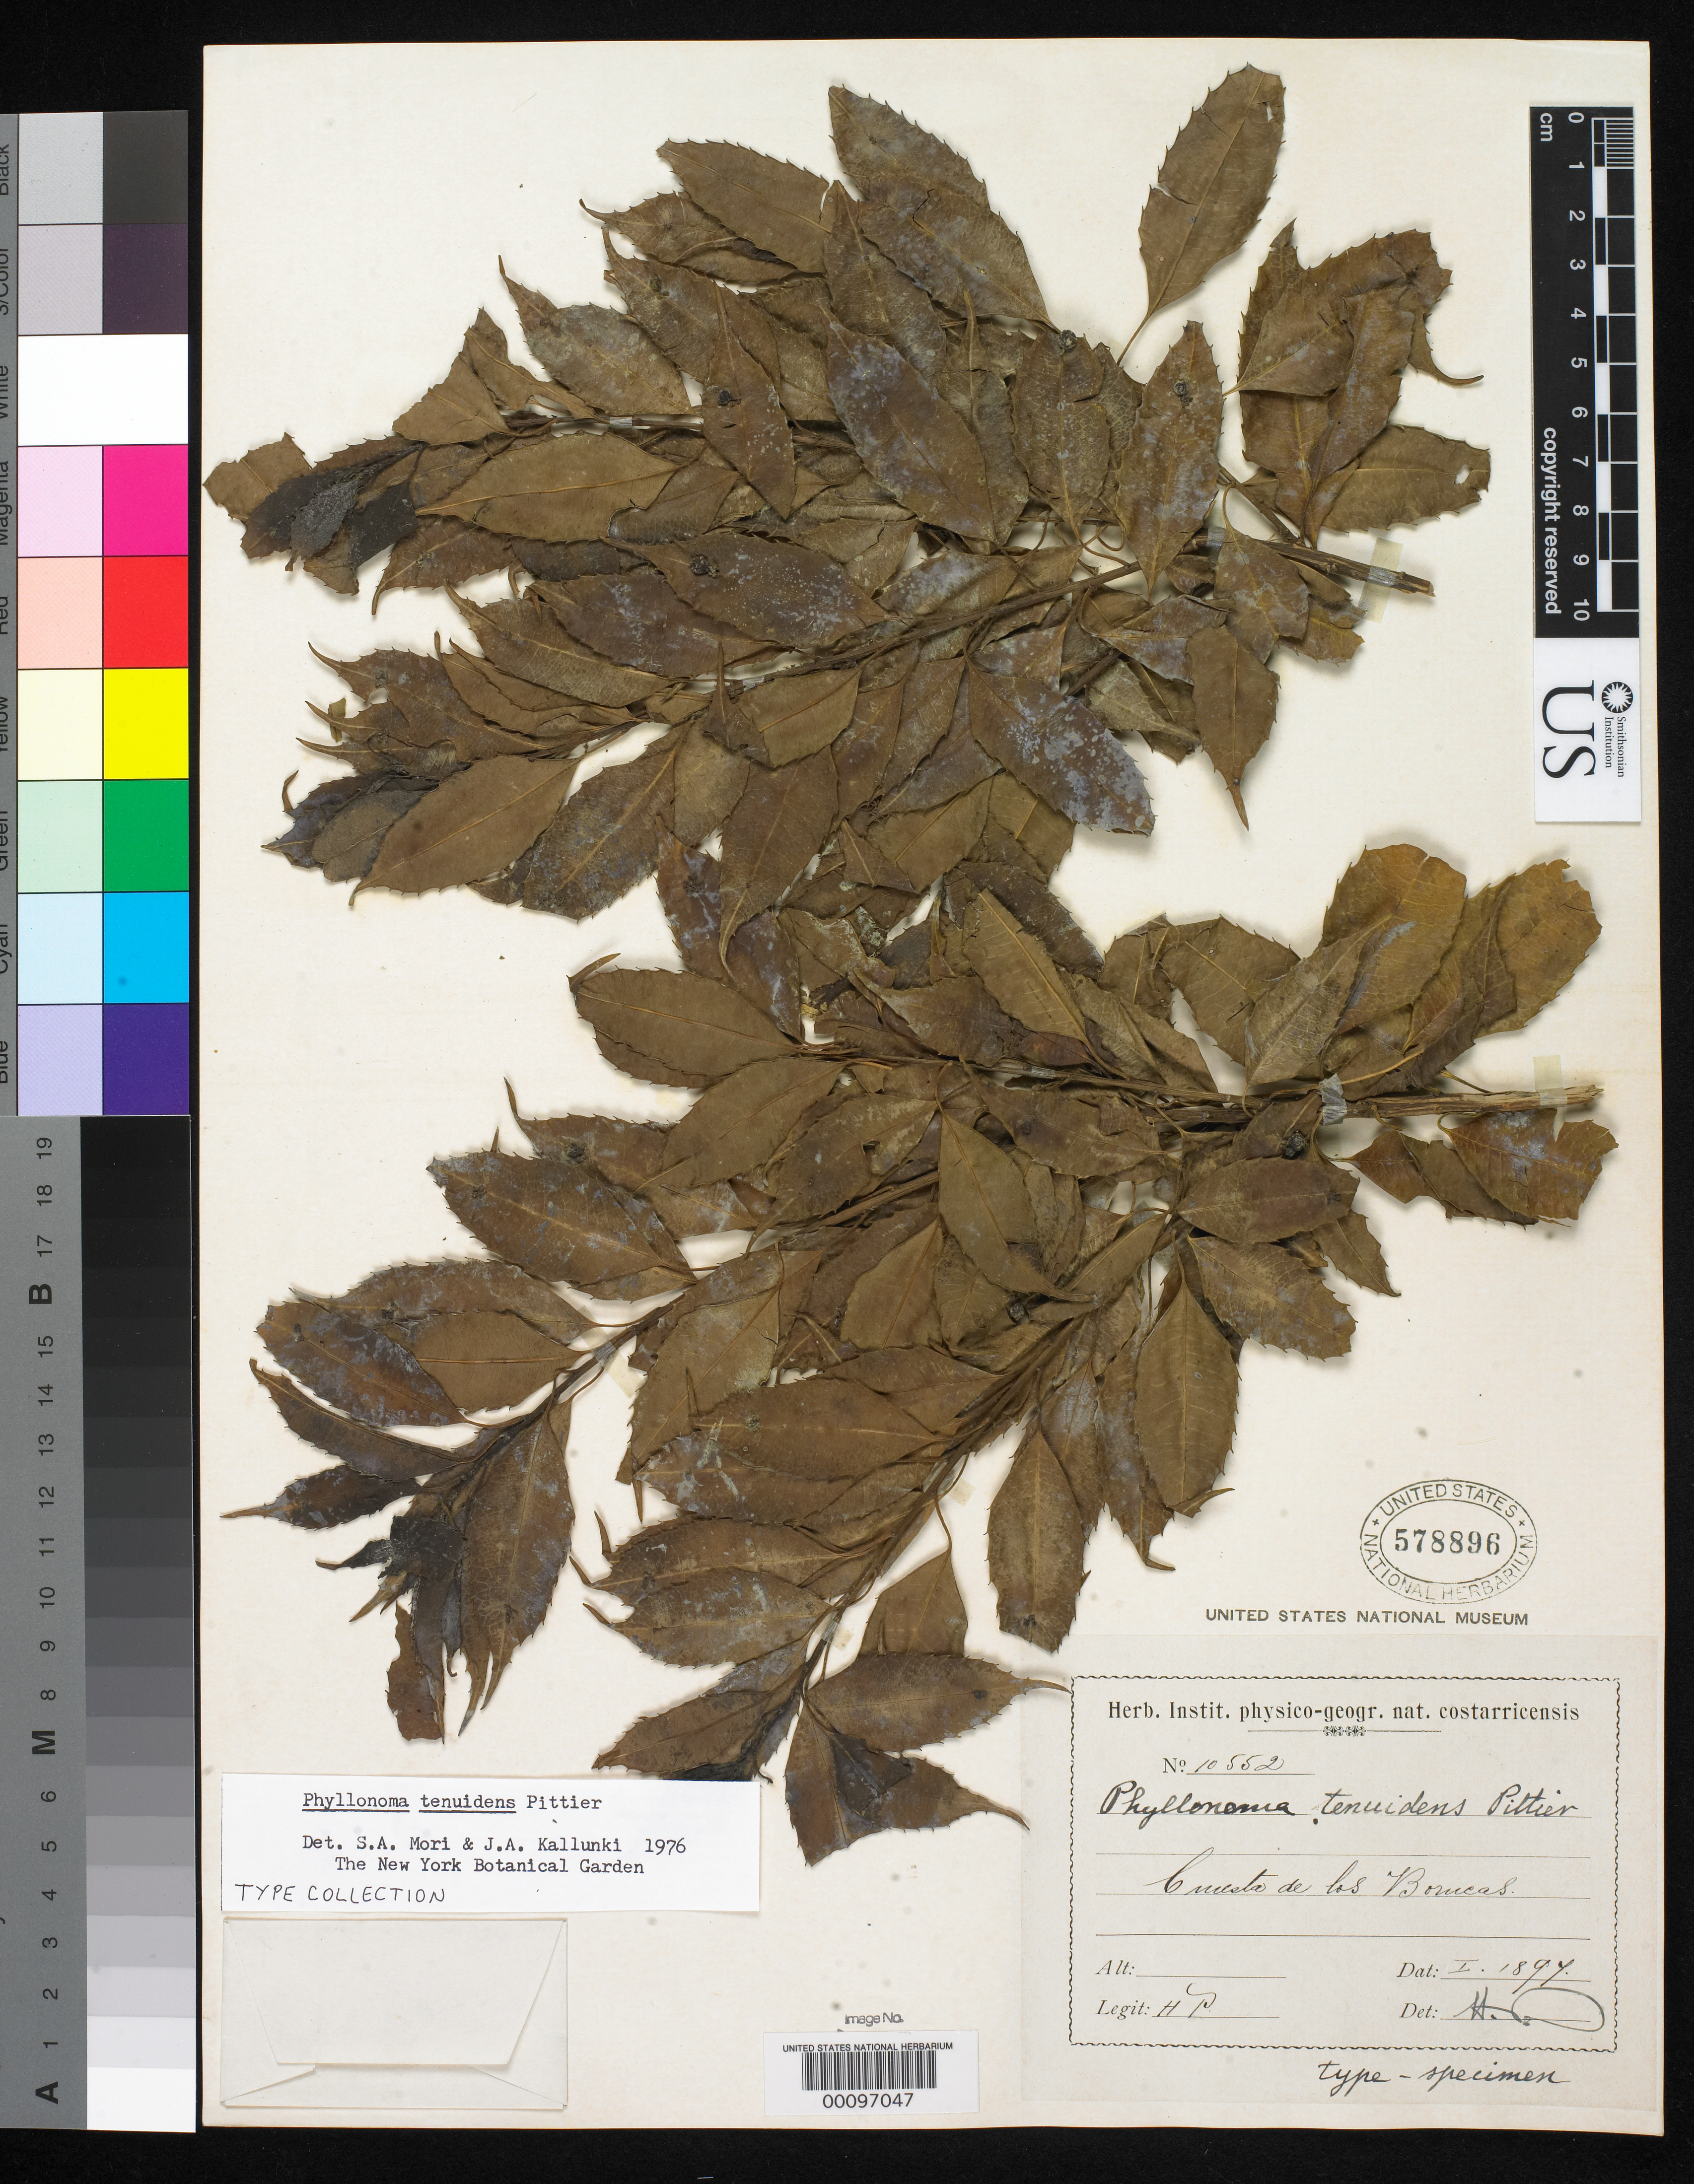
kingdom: Plantae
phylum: Tracheophyta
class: Magnoliopsida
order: Aquifoliales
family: Phyllonomaceae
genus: Phyllonoma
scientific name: Phyllonoma tenuidens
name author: Pittier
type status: Holotype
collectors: H. F. Pittier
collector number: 10552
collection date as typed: Jan 1897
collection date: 1897-01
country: Costa Rica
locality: Cuesta de Los Borucas, between San Marcos de Dota and the Diguis valley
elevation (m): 2900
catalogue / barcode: US 578896